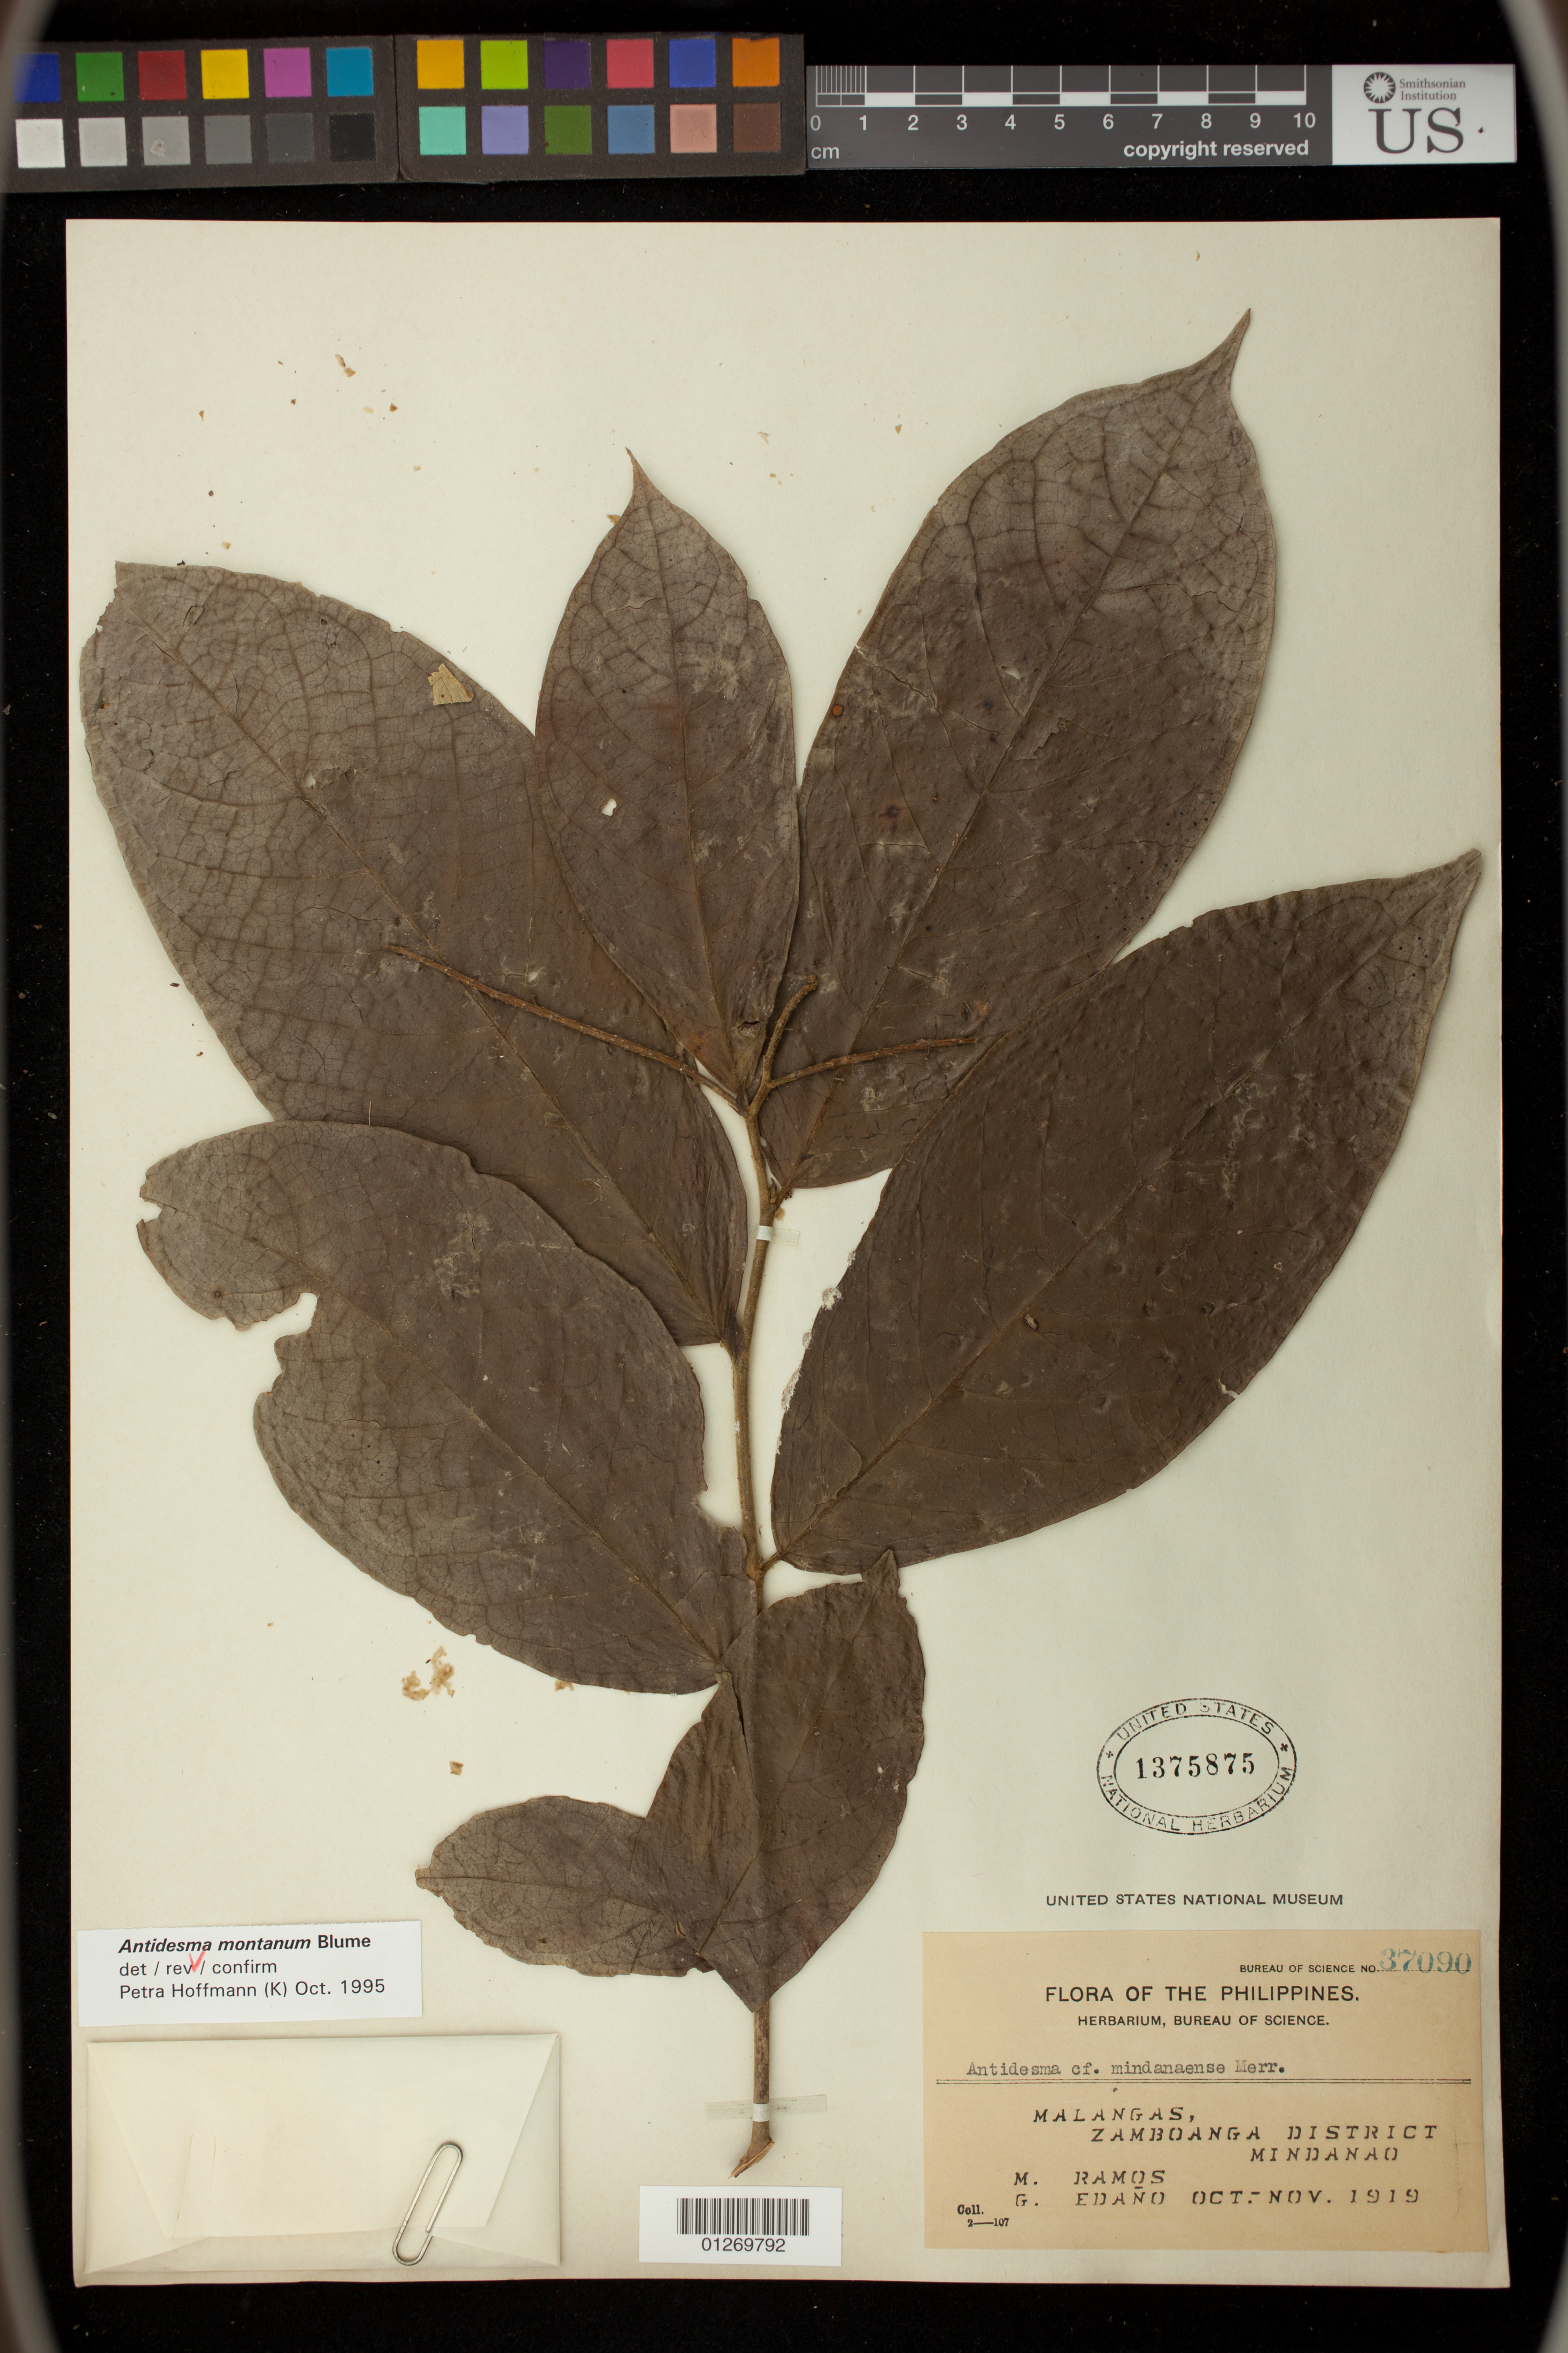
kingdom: Plantae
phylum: Tracheophyta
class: Magnoliopsida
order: Malpighiales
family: Phyllanthaceae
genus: Antidesma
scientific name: Antidesma montanum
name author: Blume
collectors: M. Ramos & G. E. Edaño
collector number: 37090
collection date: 1919-10/1919-11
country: Philippines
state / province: Zamboanga Peninsula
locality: Malangas, Zamboanga District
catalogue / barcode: US 1375875